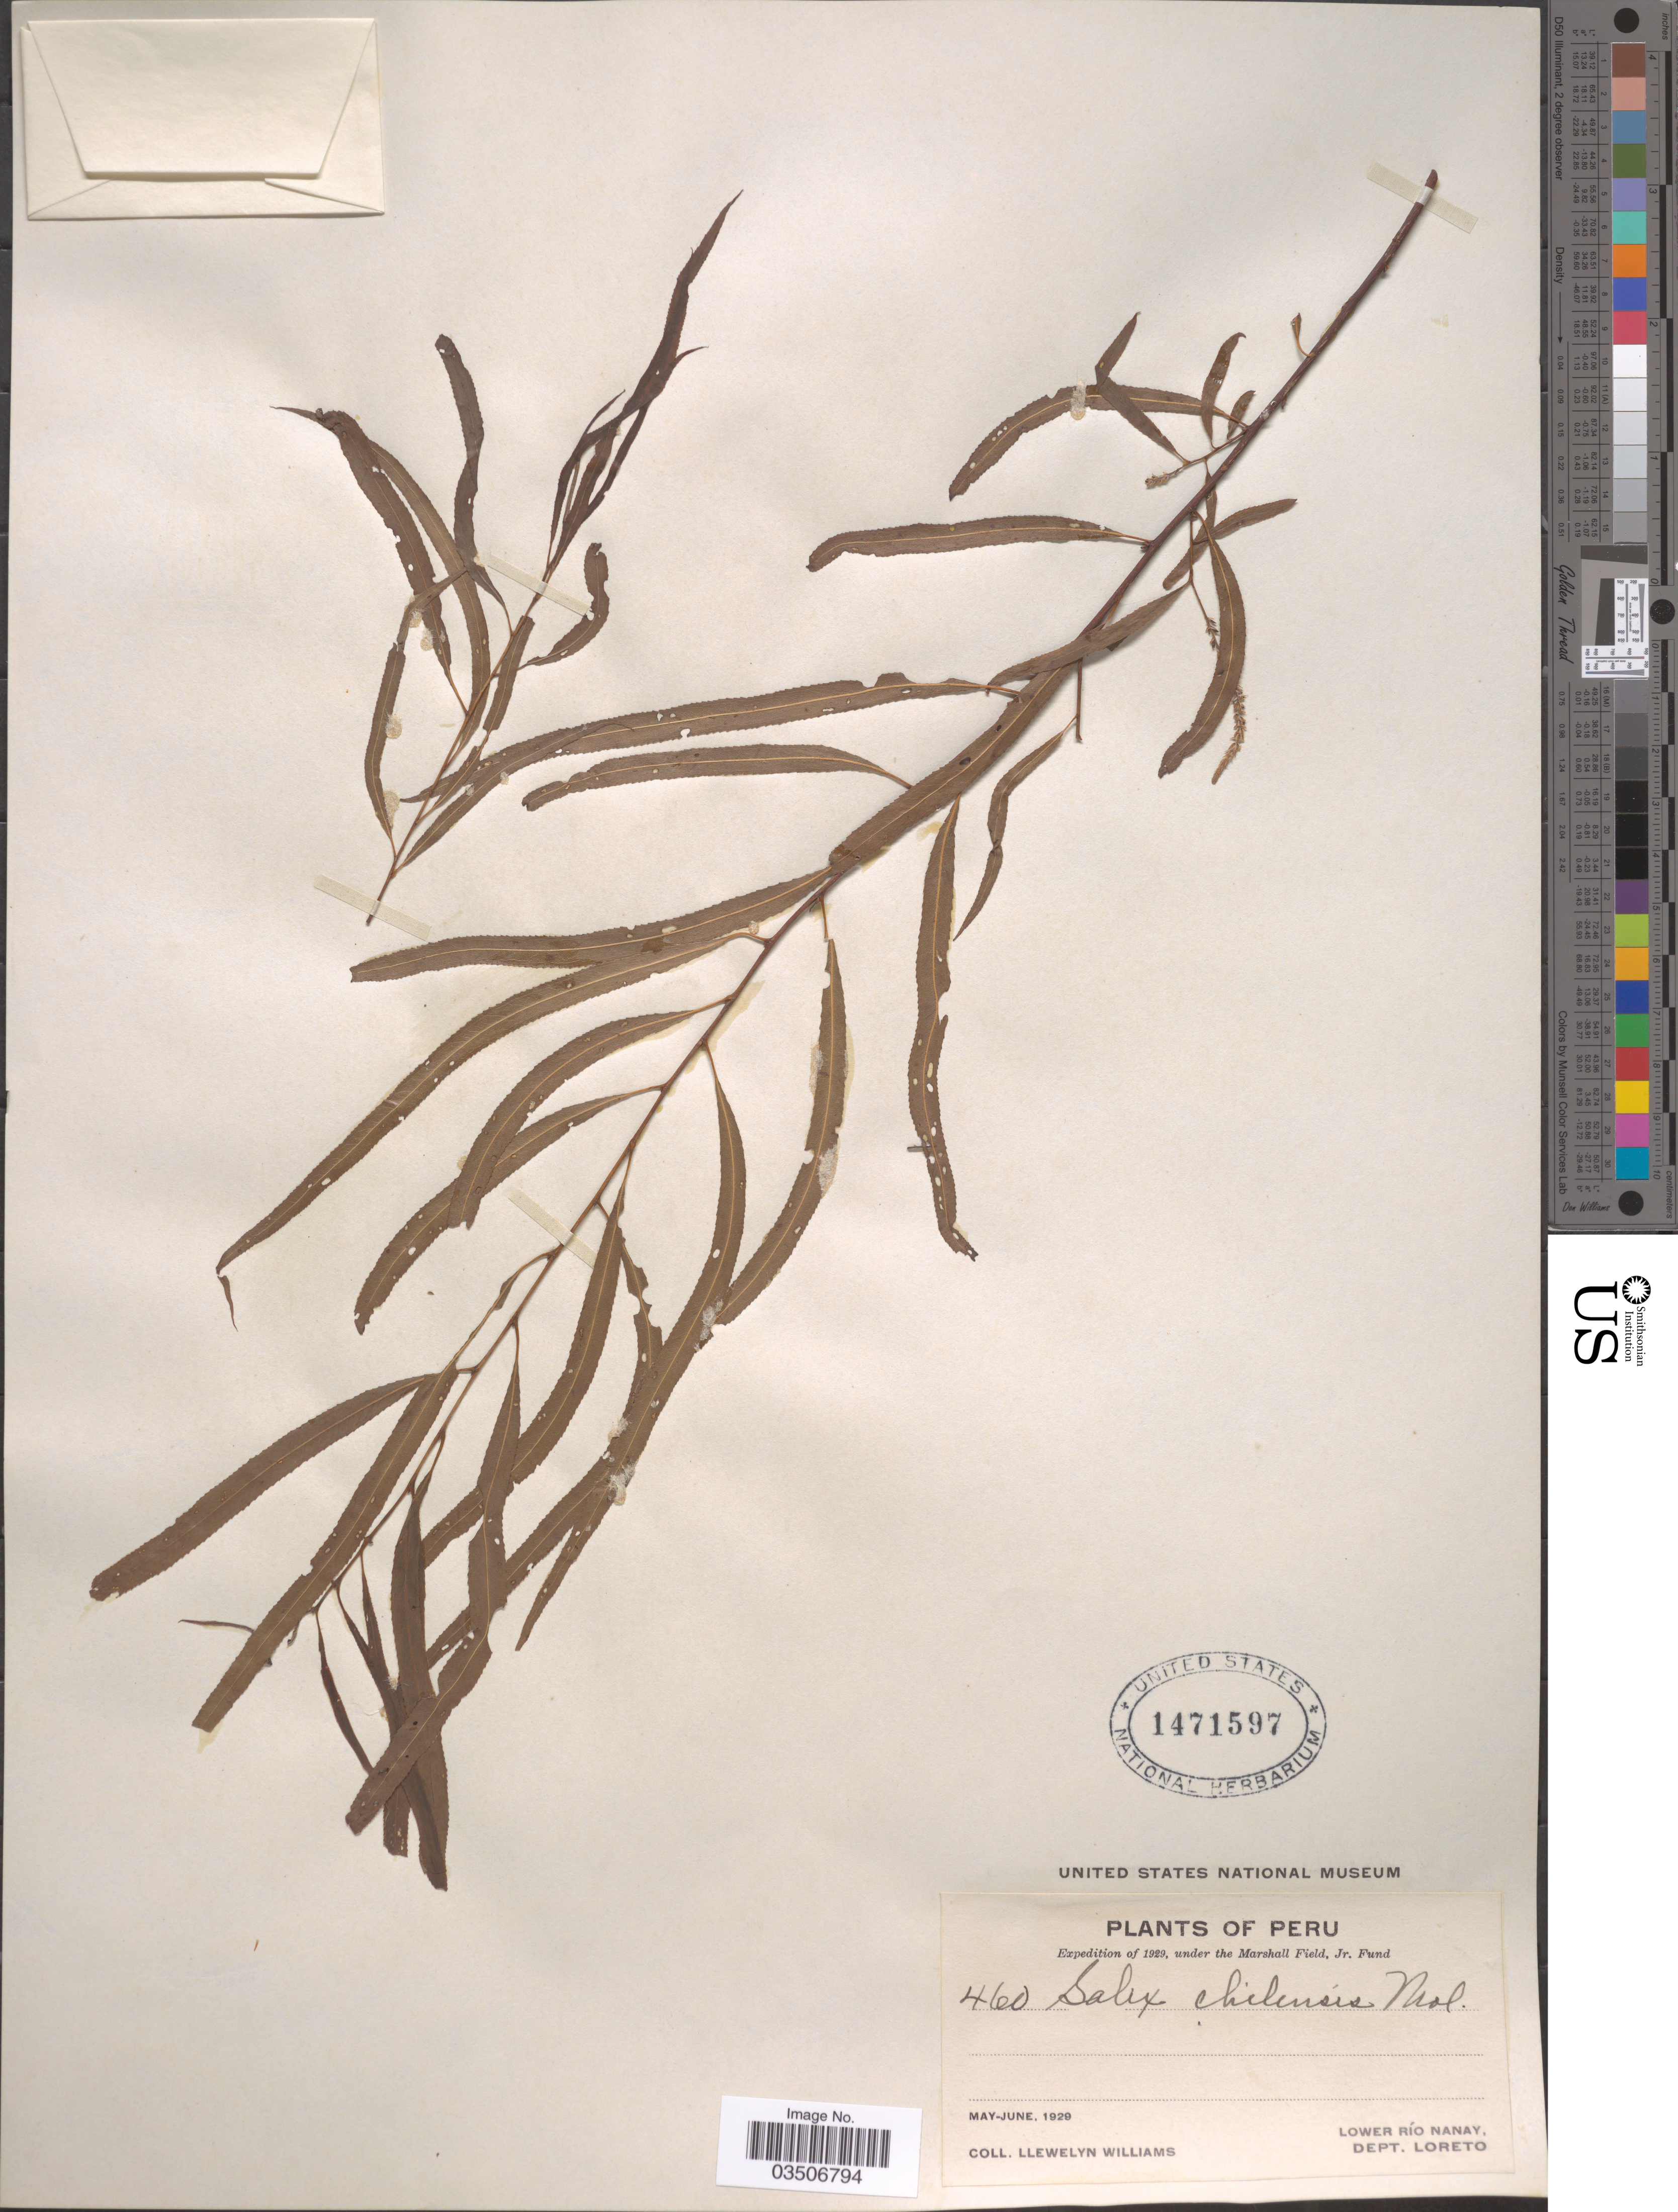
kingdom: Plantae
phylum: Tracheophyta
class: Magnoliopsida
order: Malpighiales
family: Salicaceae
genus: Salix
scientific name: Salix humboldtiana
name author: Willd.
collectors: Ll. Williams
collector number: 460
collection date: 1929-05/1929-06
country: Peru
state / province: Loreto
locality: Lower Río Nanay, Dept. Loreto.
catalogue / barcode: US 1471597